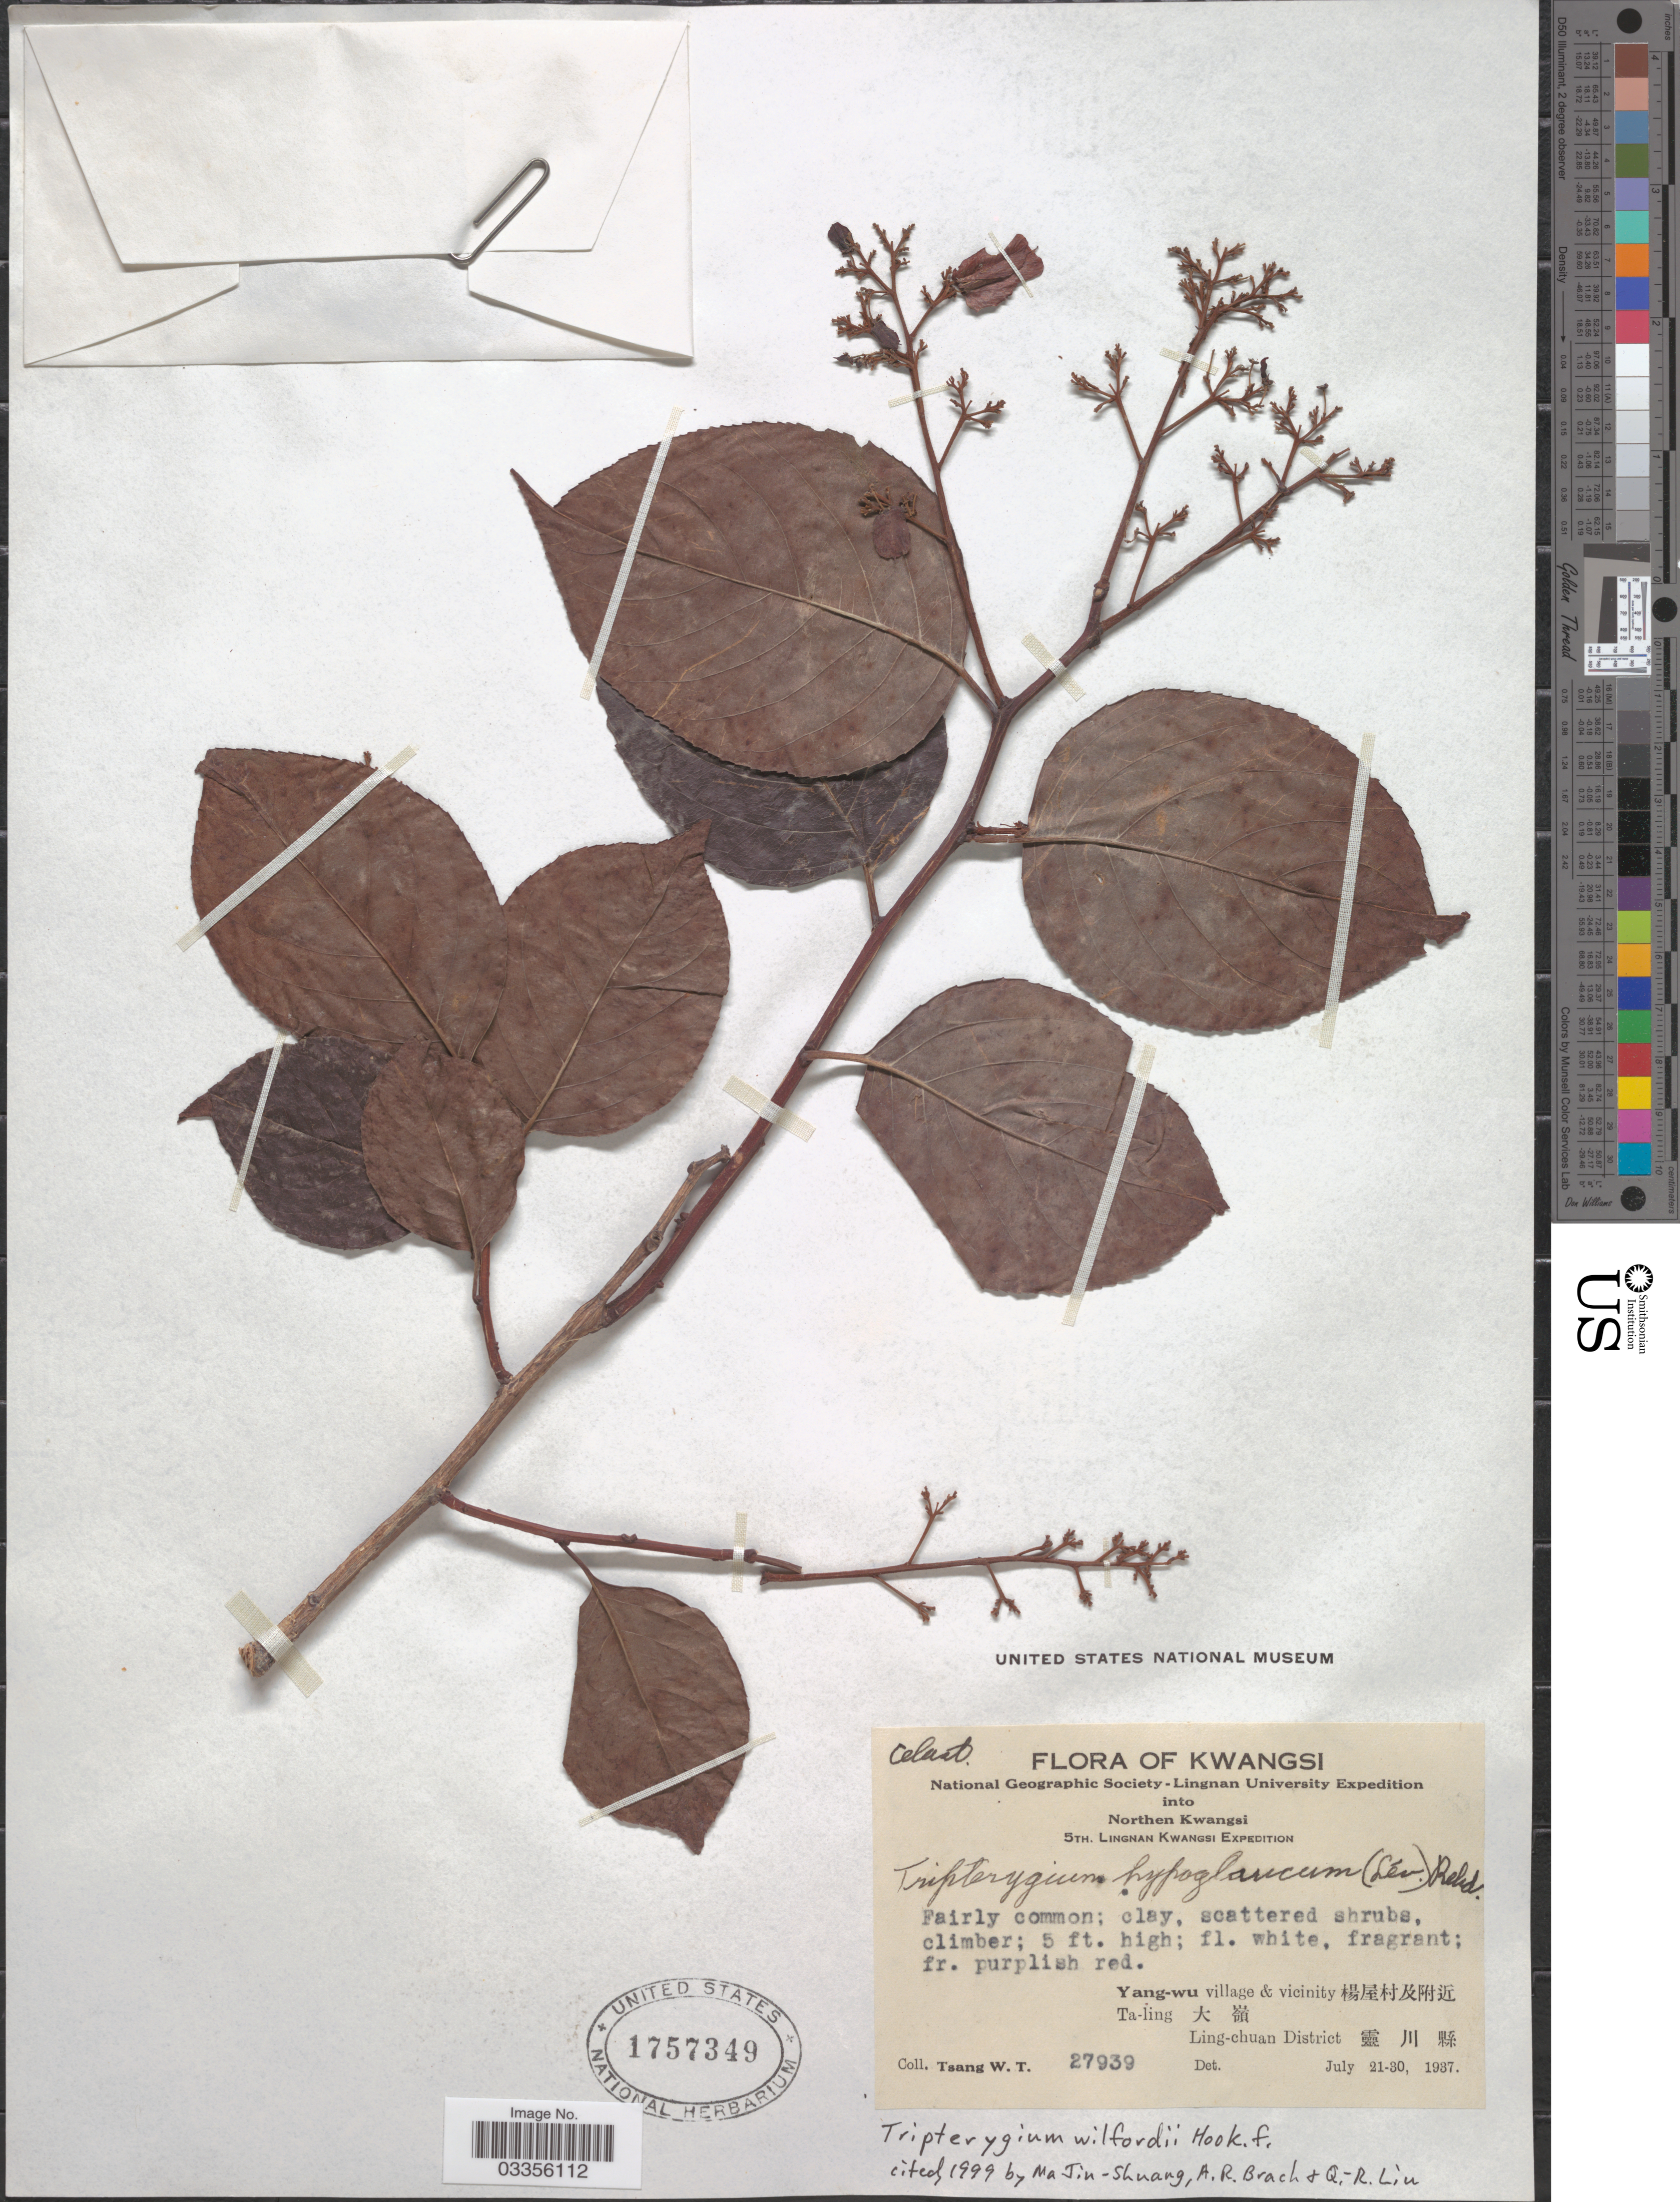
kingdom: Plantae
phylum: Tracheophyta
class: Magnoliopsida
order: Celastrales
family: Celastraceae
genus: Tripterygium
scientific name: Tripterygium wilfordii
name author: Hook. f.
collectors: W. T. Tsang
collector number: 27939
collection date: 1937-07-21/1937-07-30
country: China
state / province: Guangxi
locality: Kwangsi. Northen Kwangsi. Yang-wu village & vicinity X. Ta-ling X. Ling-chuan District X.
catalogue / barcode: US 1757349